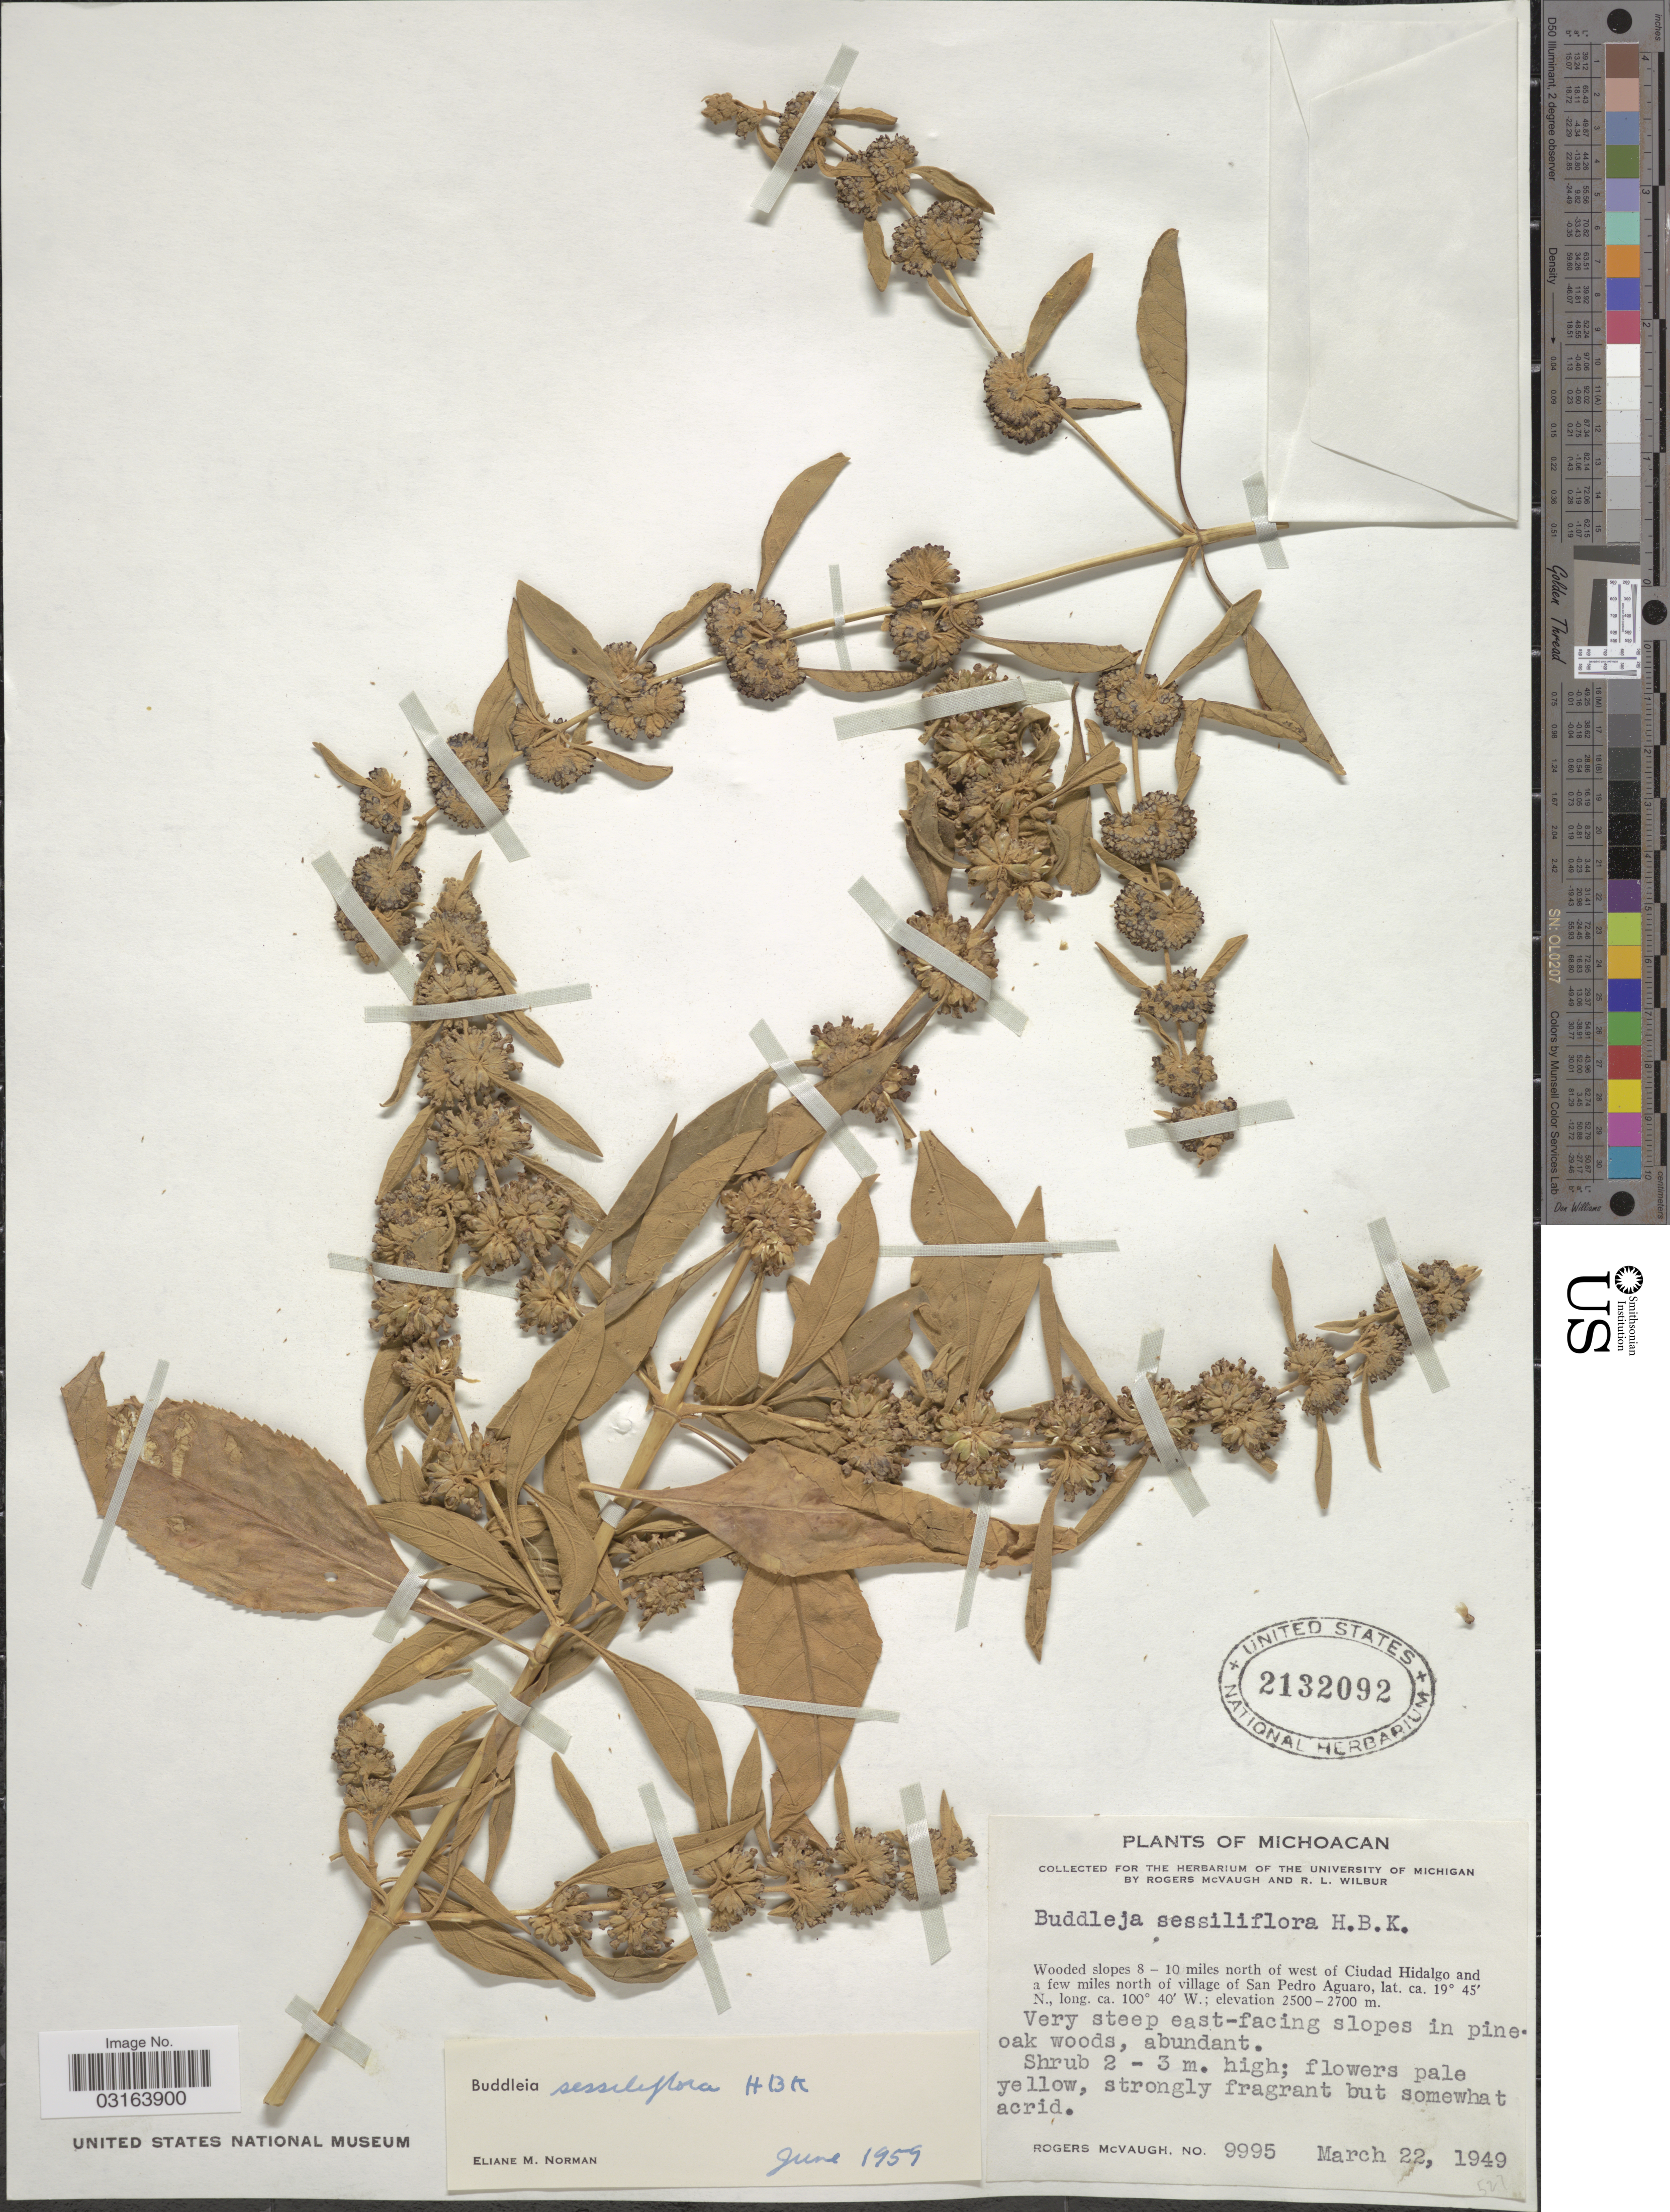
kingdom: Plantae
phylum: Tracheophyta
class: Magnoliopsida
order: Lamiales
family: Scrophulariaceae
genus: Buddleja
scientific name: Buddleja sessiliflora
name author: Kunth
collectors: R. McVaugh & R. L. Wilbur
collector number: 9995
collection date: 1949-03-22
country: Mexico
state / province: Michoacán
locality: Wooded slopes 8-10 miles north of west of Ciudad Hidalgo and a few miles north of village of San Pedro Aguaro.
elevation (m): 2500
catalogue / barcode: US 2132092